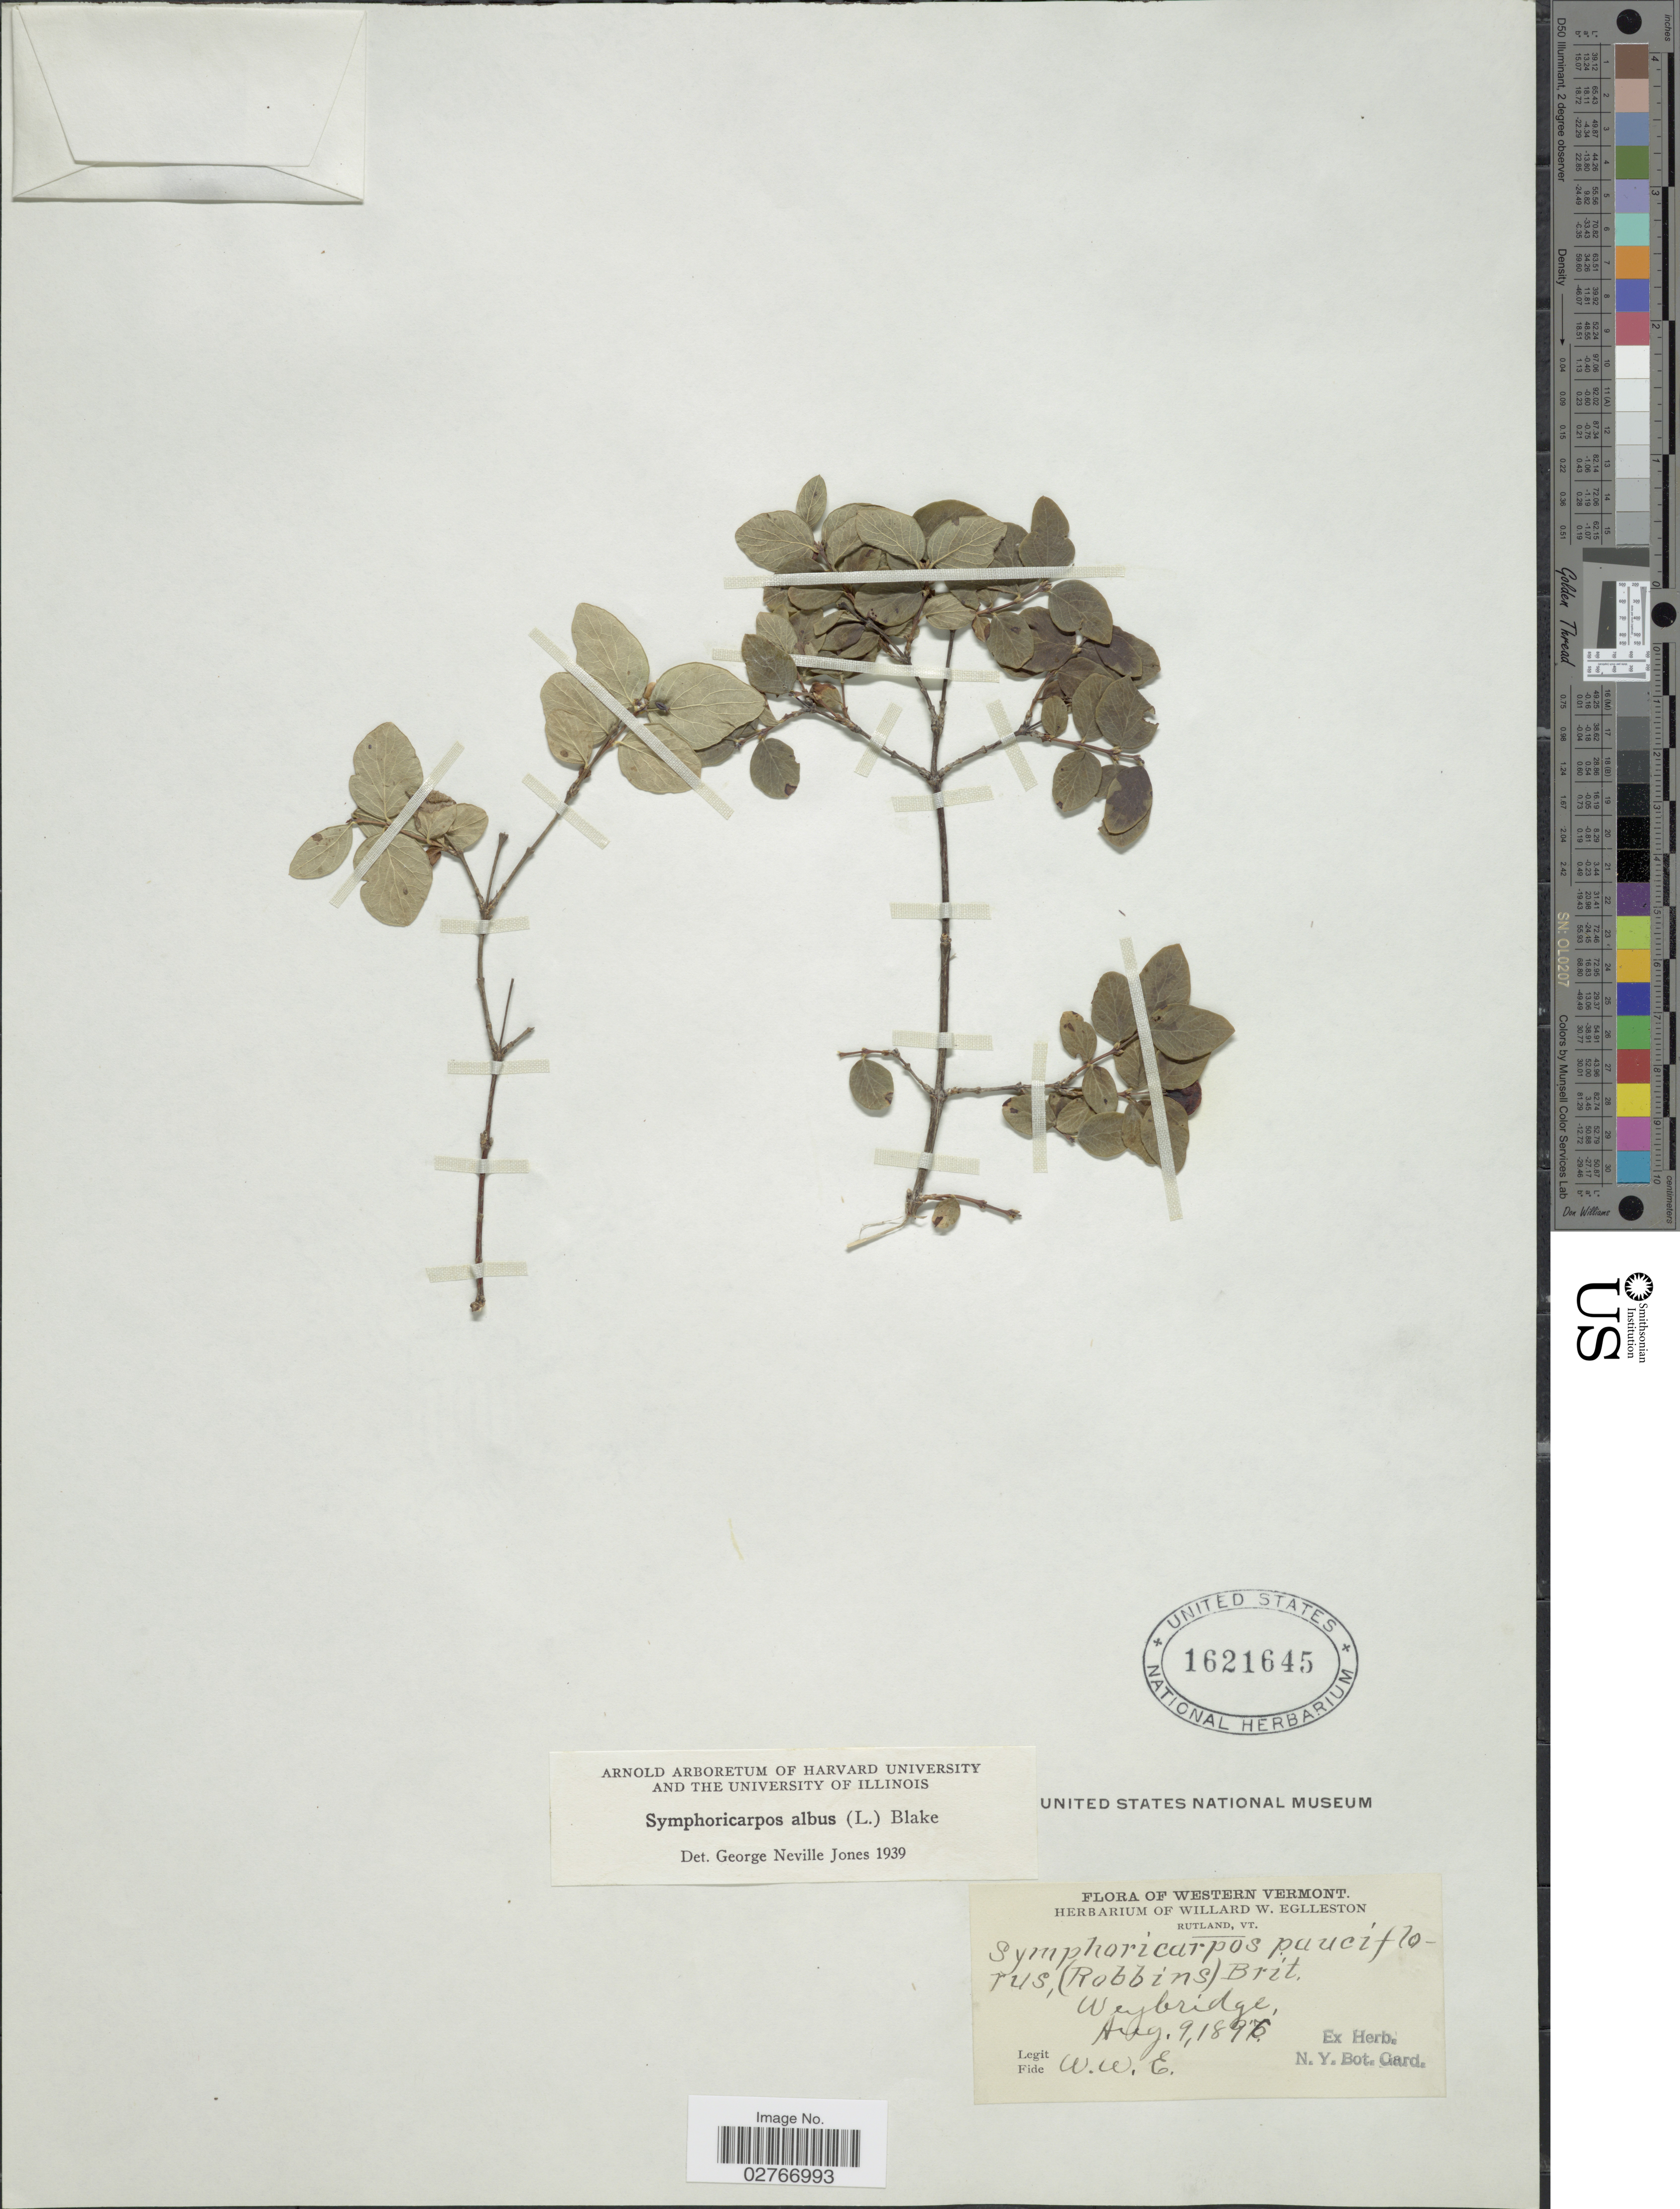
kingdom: Plantae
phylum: Tracheophyta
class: Magnoliopsida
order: Dipsacales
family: Caprifoliaceae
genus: Symphoricarpos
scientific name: Symphoricarpos albus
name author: (L.) S.F. Blake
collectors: W. W. Eggleston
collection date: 1896-08-09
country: United States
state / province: Vermont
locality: Western Vermont. Weybridge.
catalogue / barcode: US 1621645